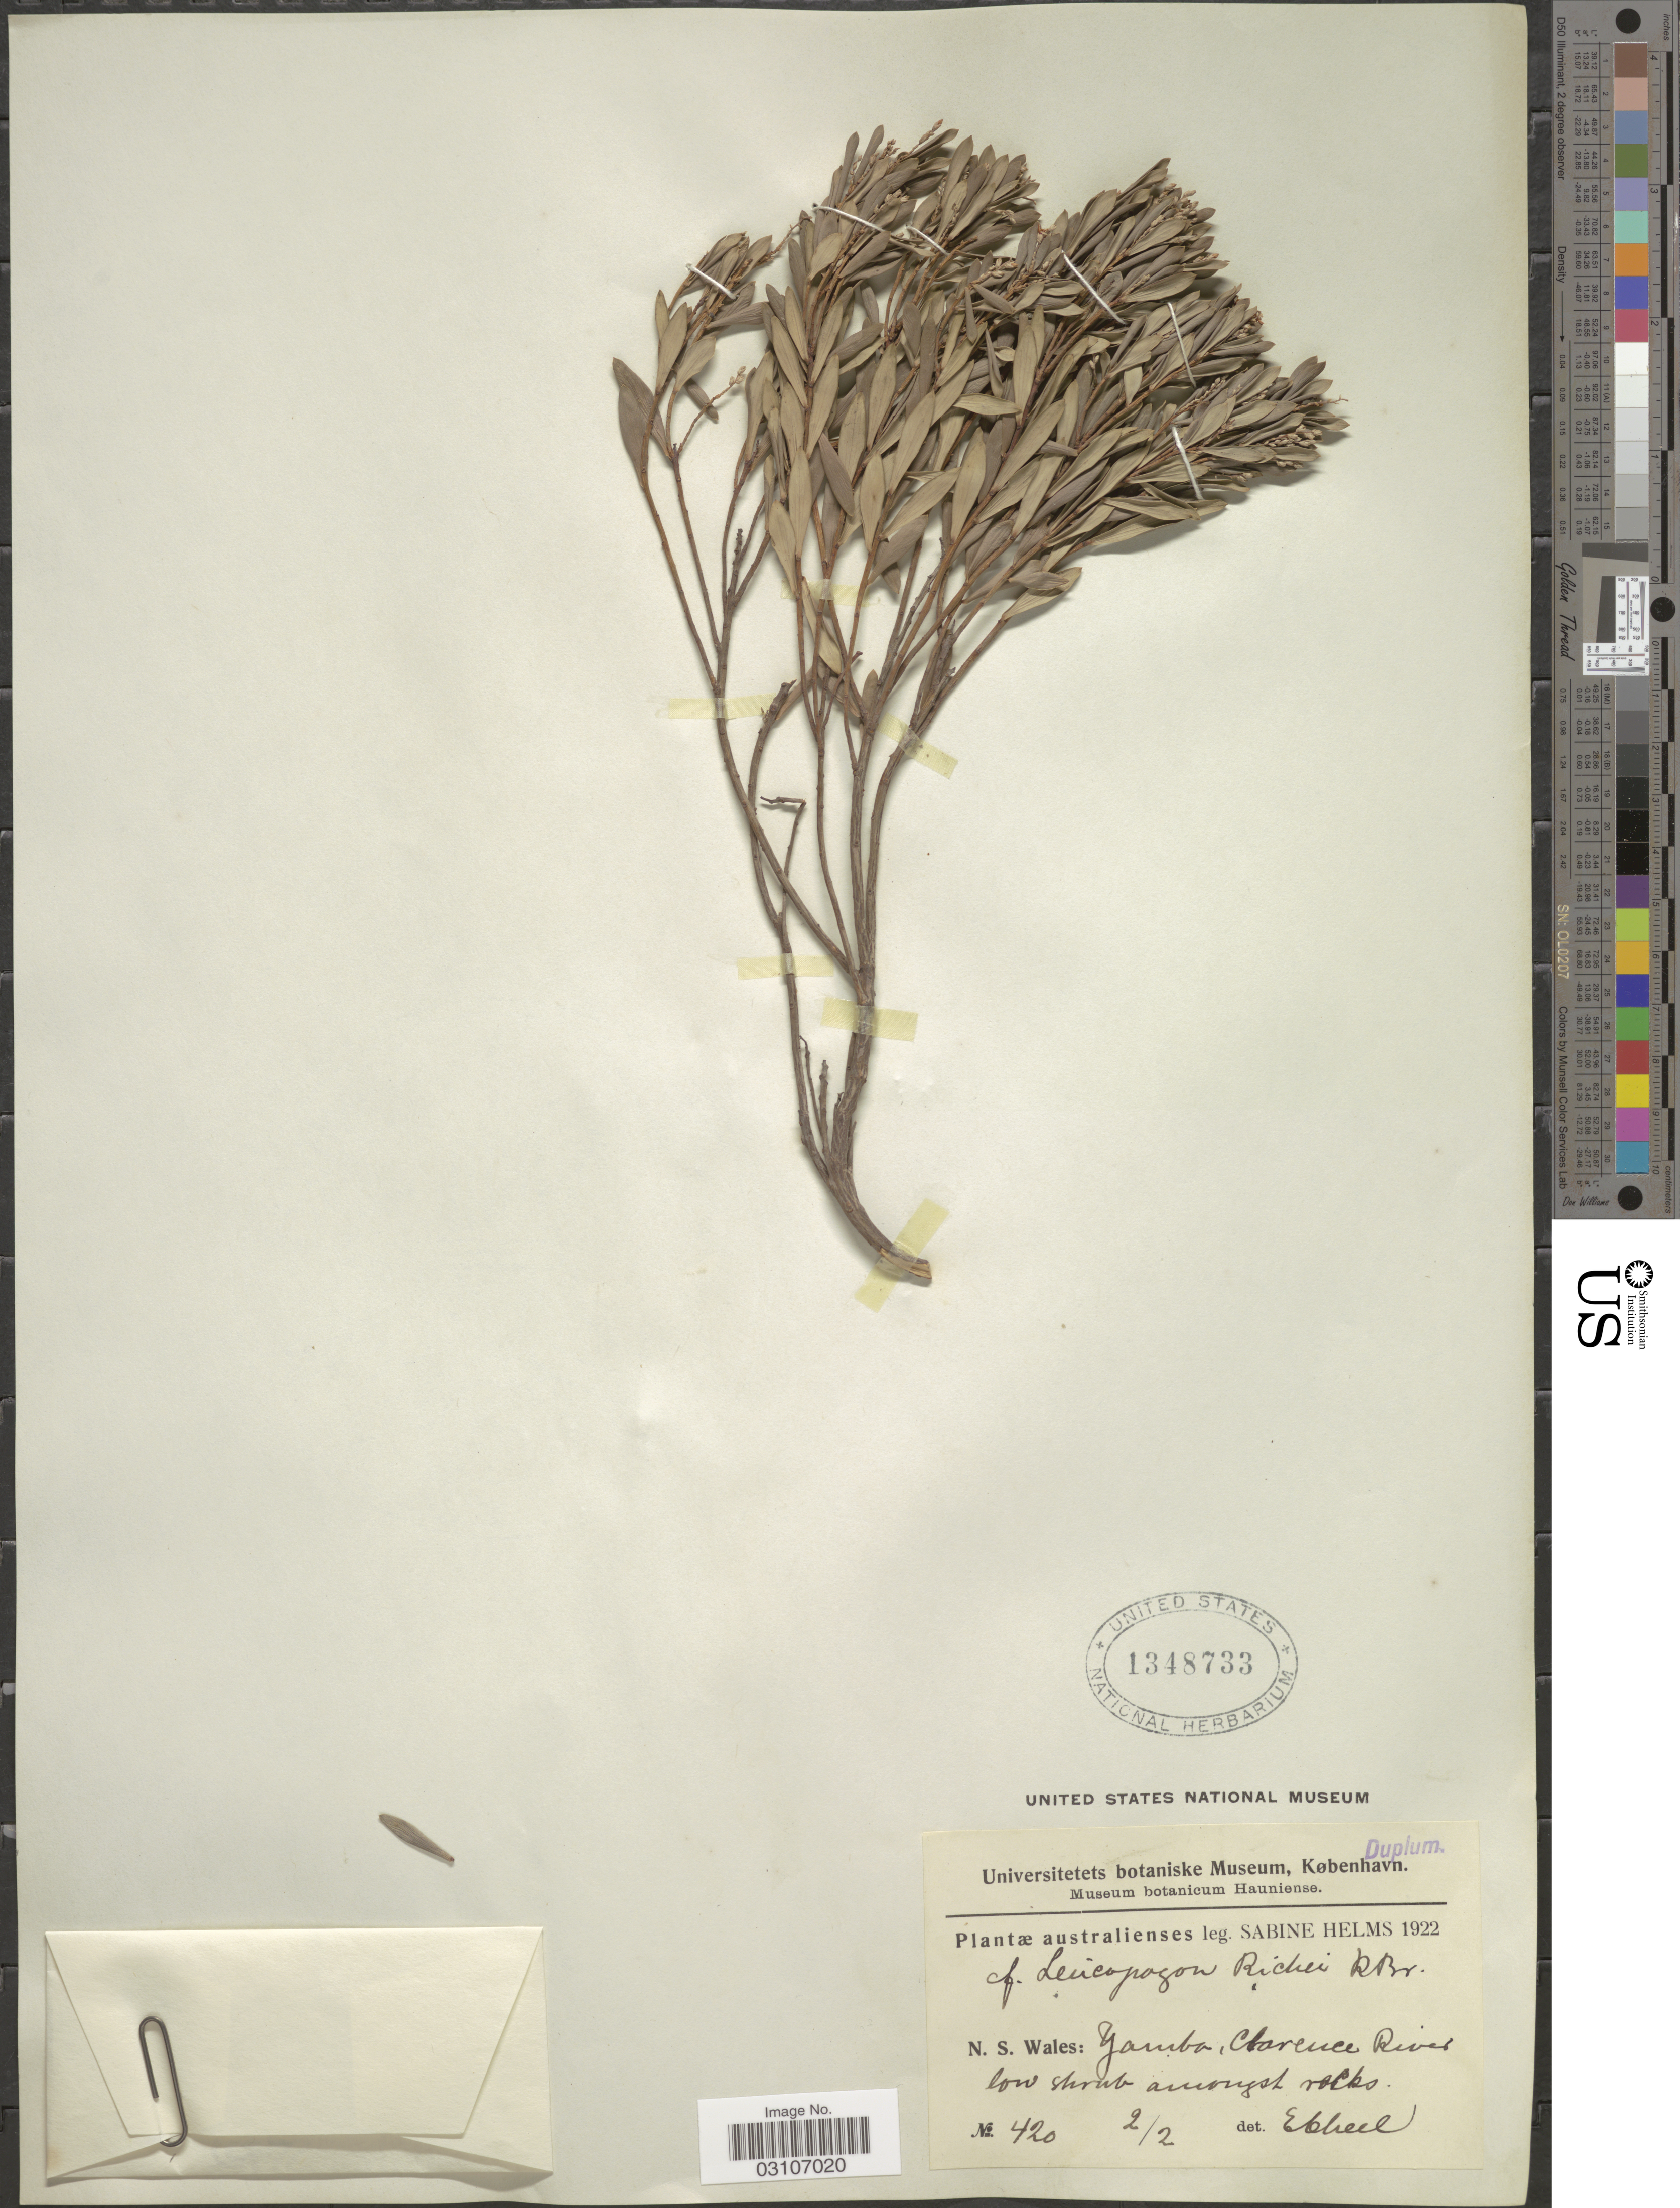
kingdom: Plantae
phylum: Tracheophyta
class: Magnoliopsida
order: Ericales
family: Ericaceae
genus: Leucopogon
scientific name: Leucopogon richei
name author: R. Br.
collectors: S. Helms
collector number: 420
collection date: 1922-02-02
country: Australia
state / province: New South Wales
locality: N. S. Wales: Yamba, Clarence River. Low shrub amongst rocks.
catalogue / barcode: US 1348733